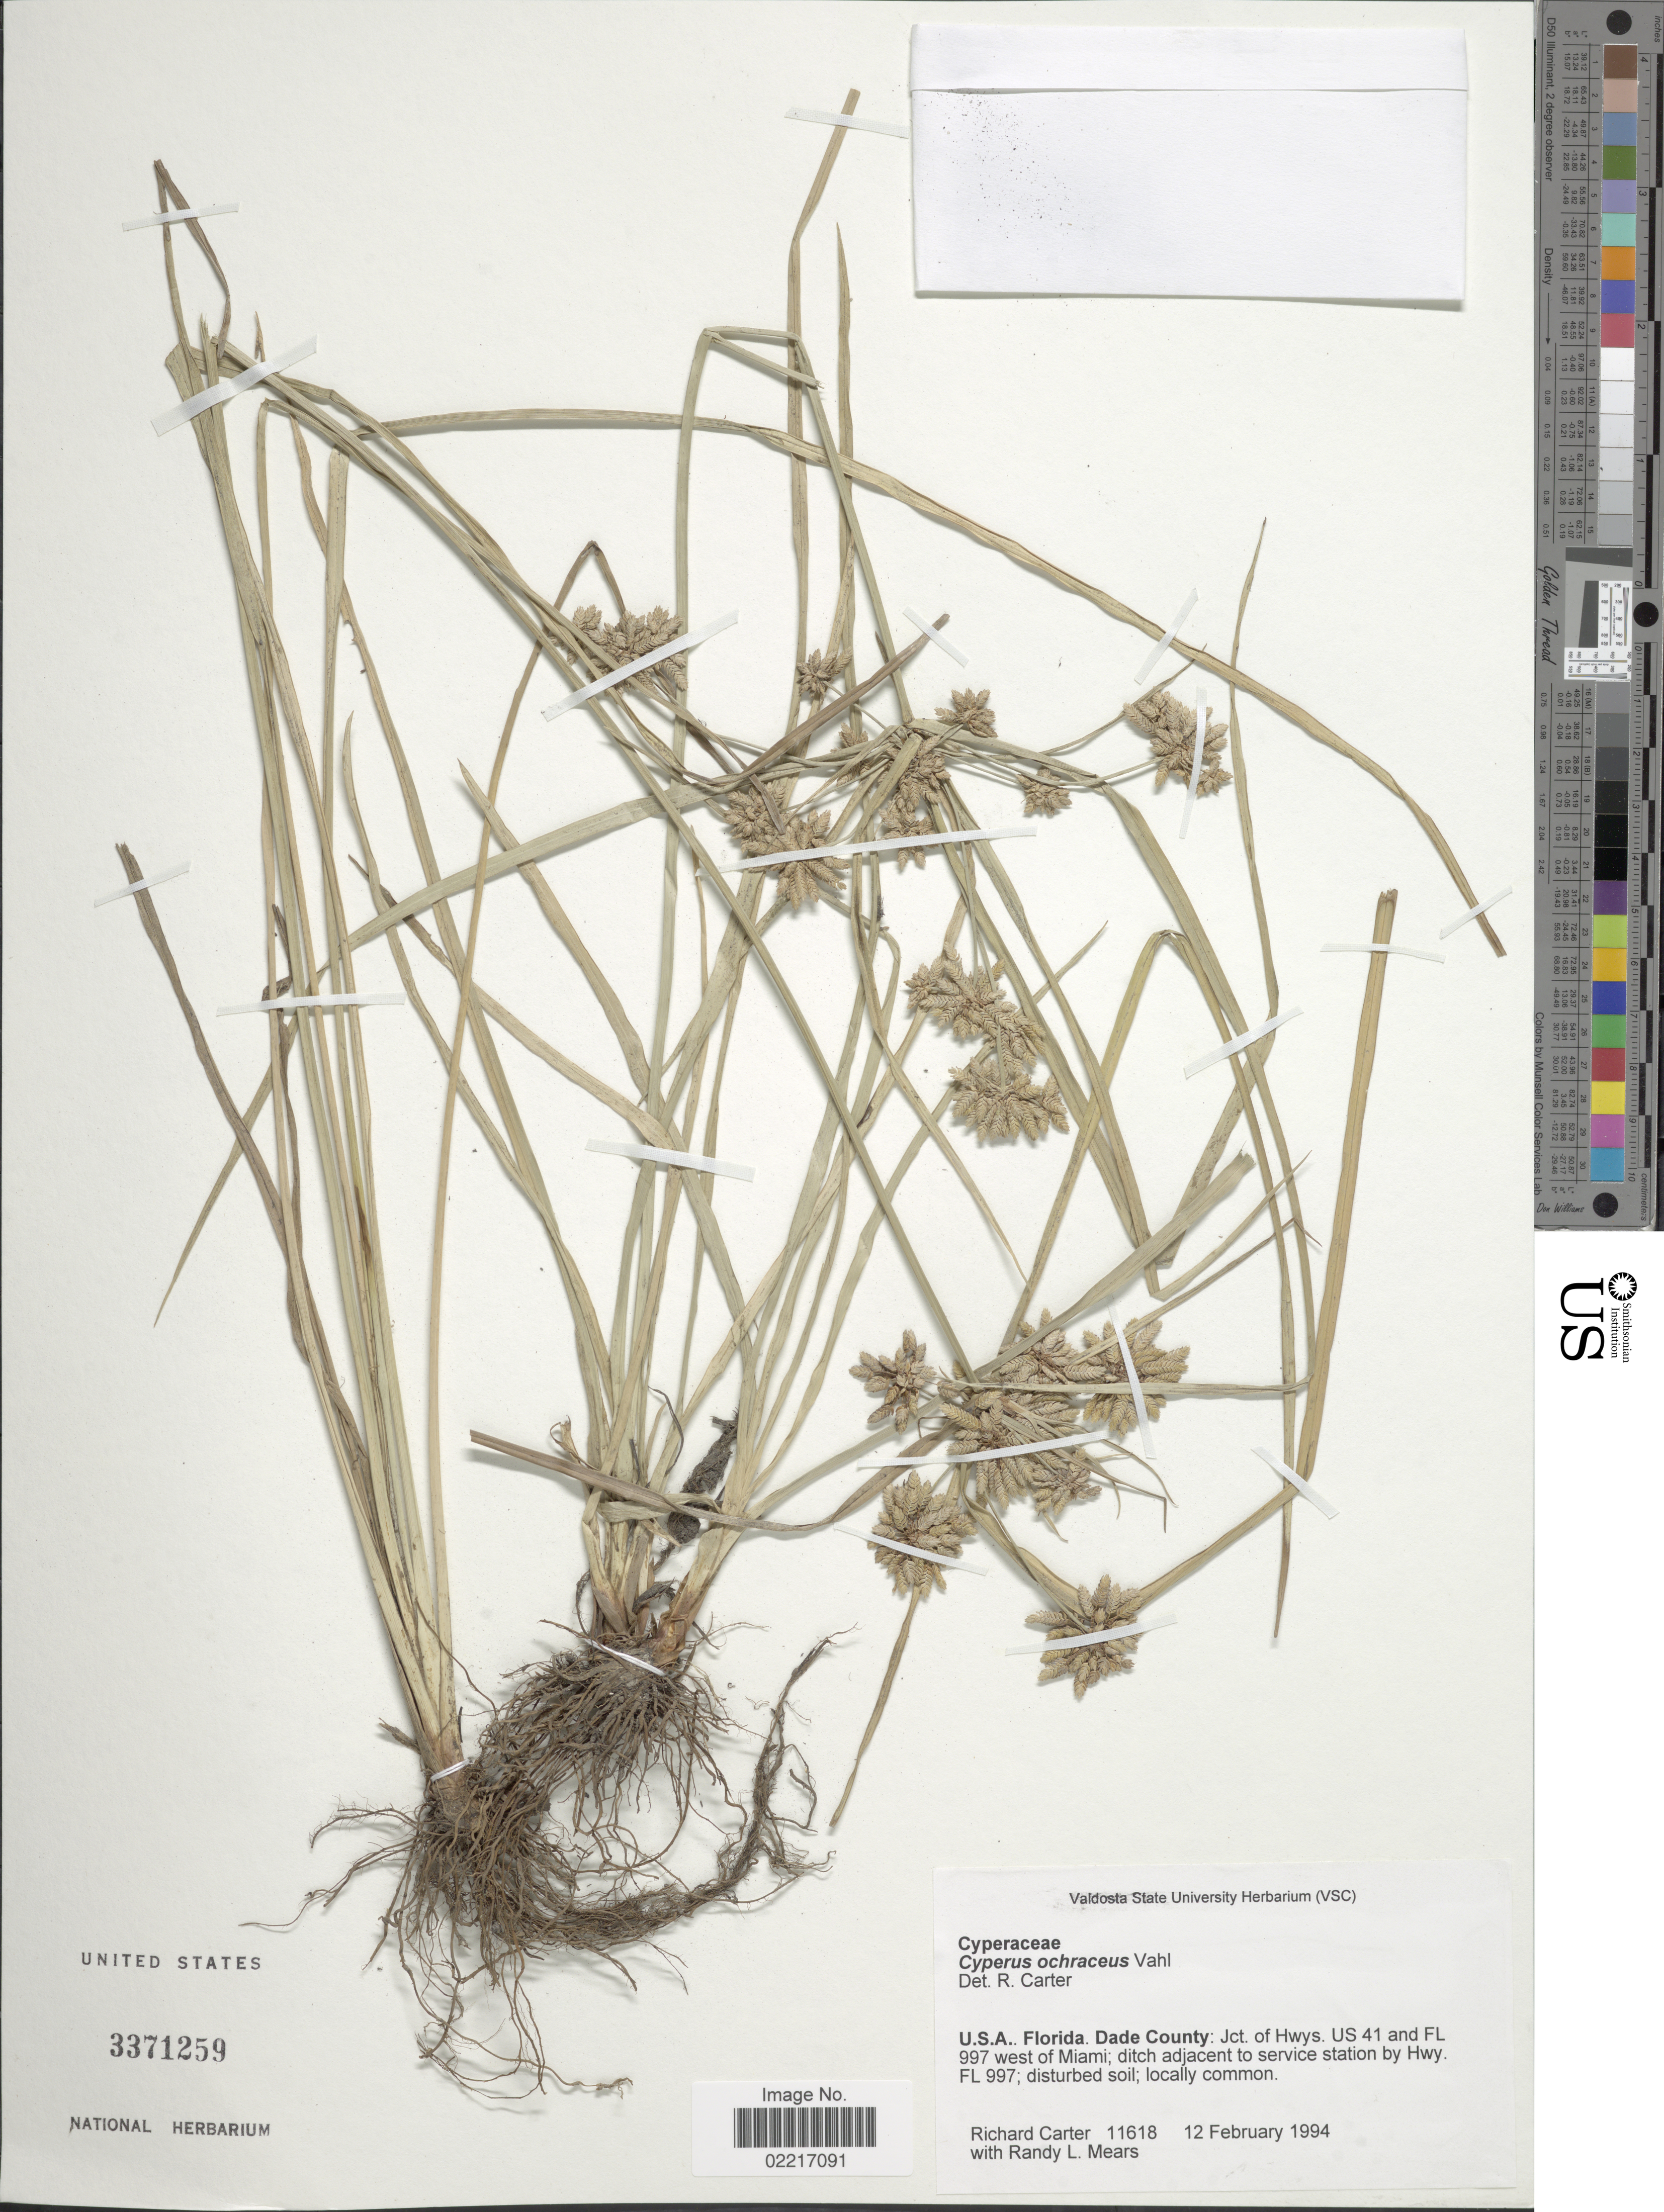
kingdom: Plantae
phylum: Tracheophyta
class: Liliopsida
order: Poales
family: Cyperaceae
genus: Cyperus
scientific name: Cyperus ochraceus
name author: Vahl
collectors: R. Carter & R. Mears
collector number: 11618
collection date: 1994-02-12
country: United States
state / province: Florida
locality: Dade County: Jct. of Highways, US 41 and FL 997 west of Miami; ditch adjacent to service station by Hwy. FL 997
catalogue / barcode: US 3371259